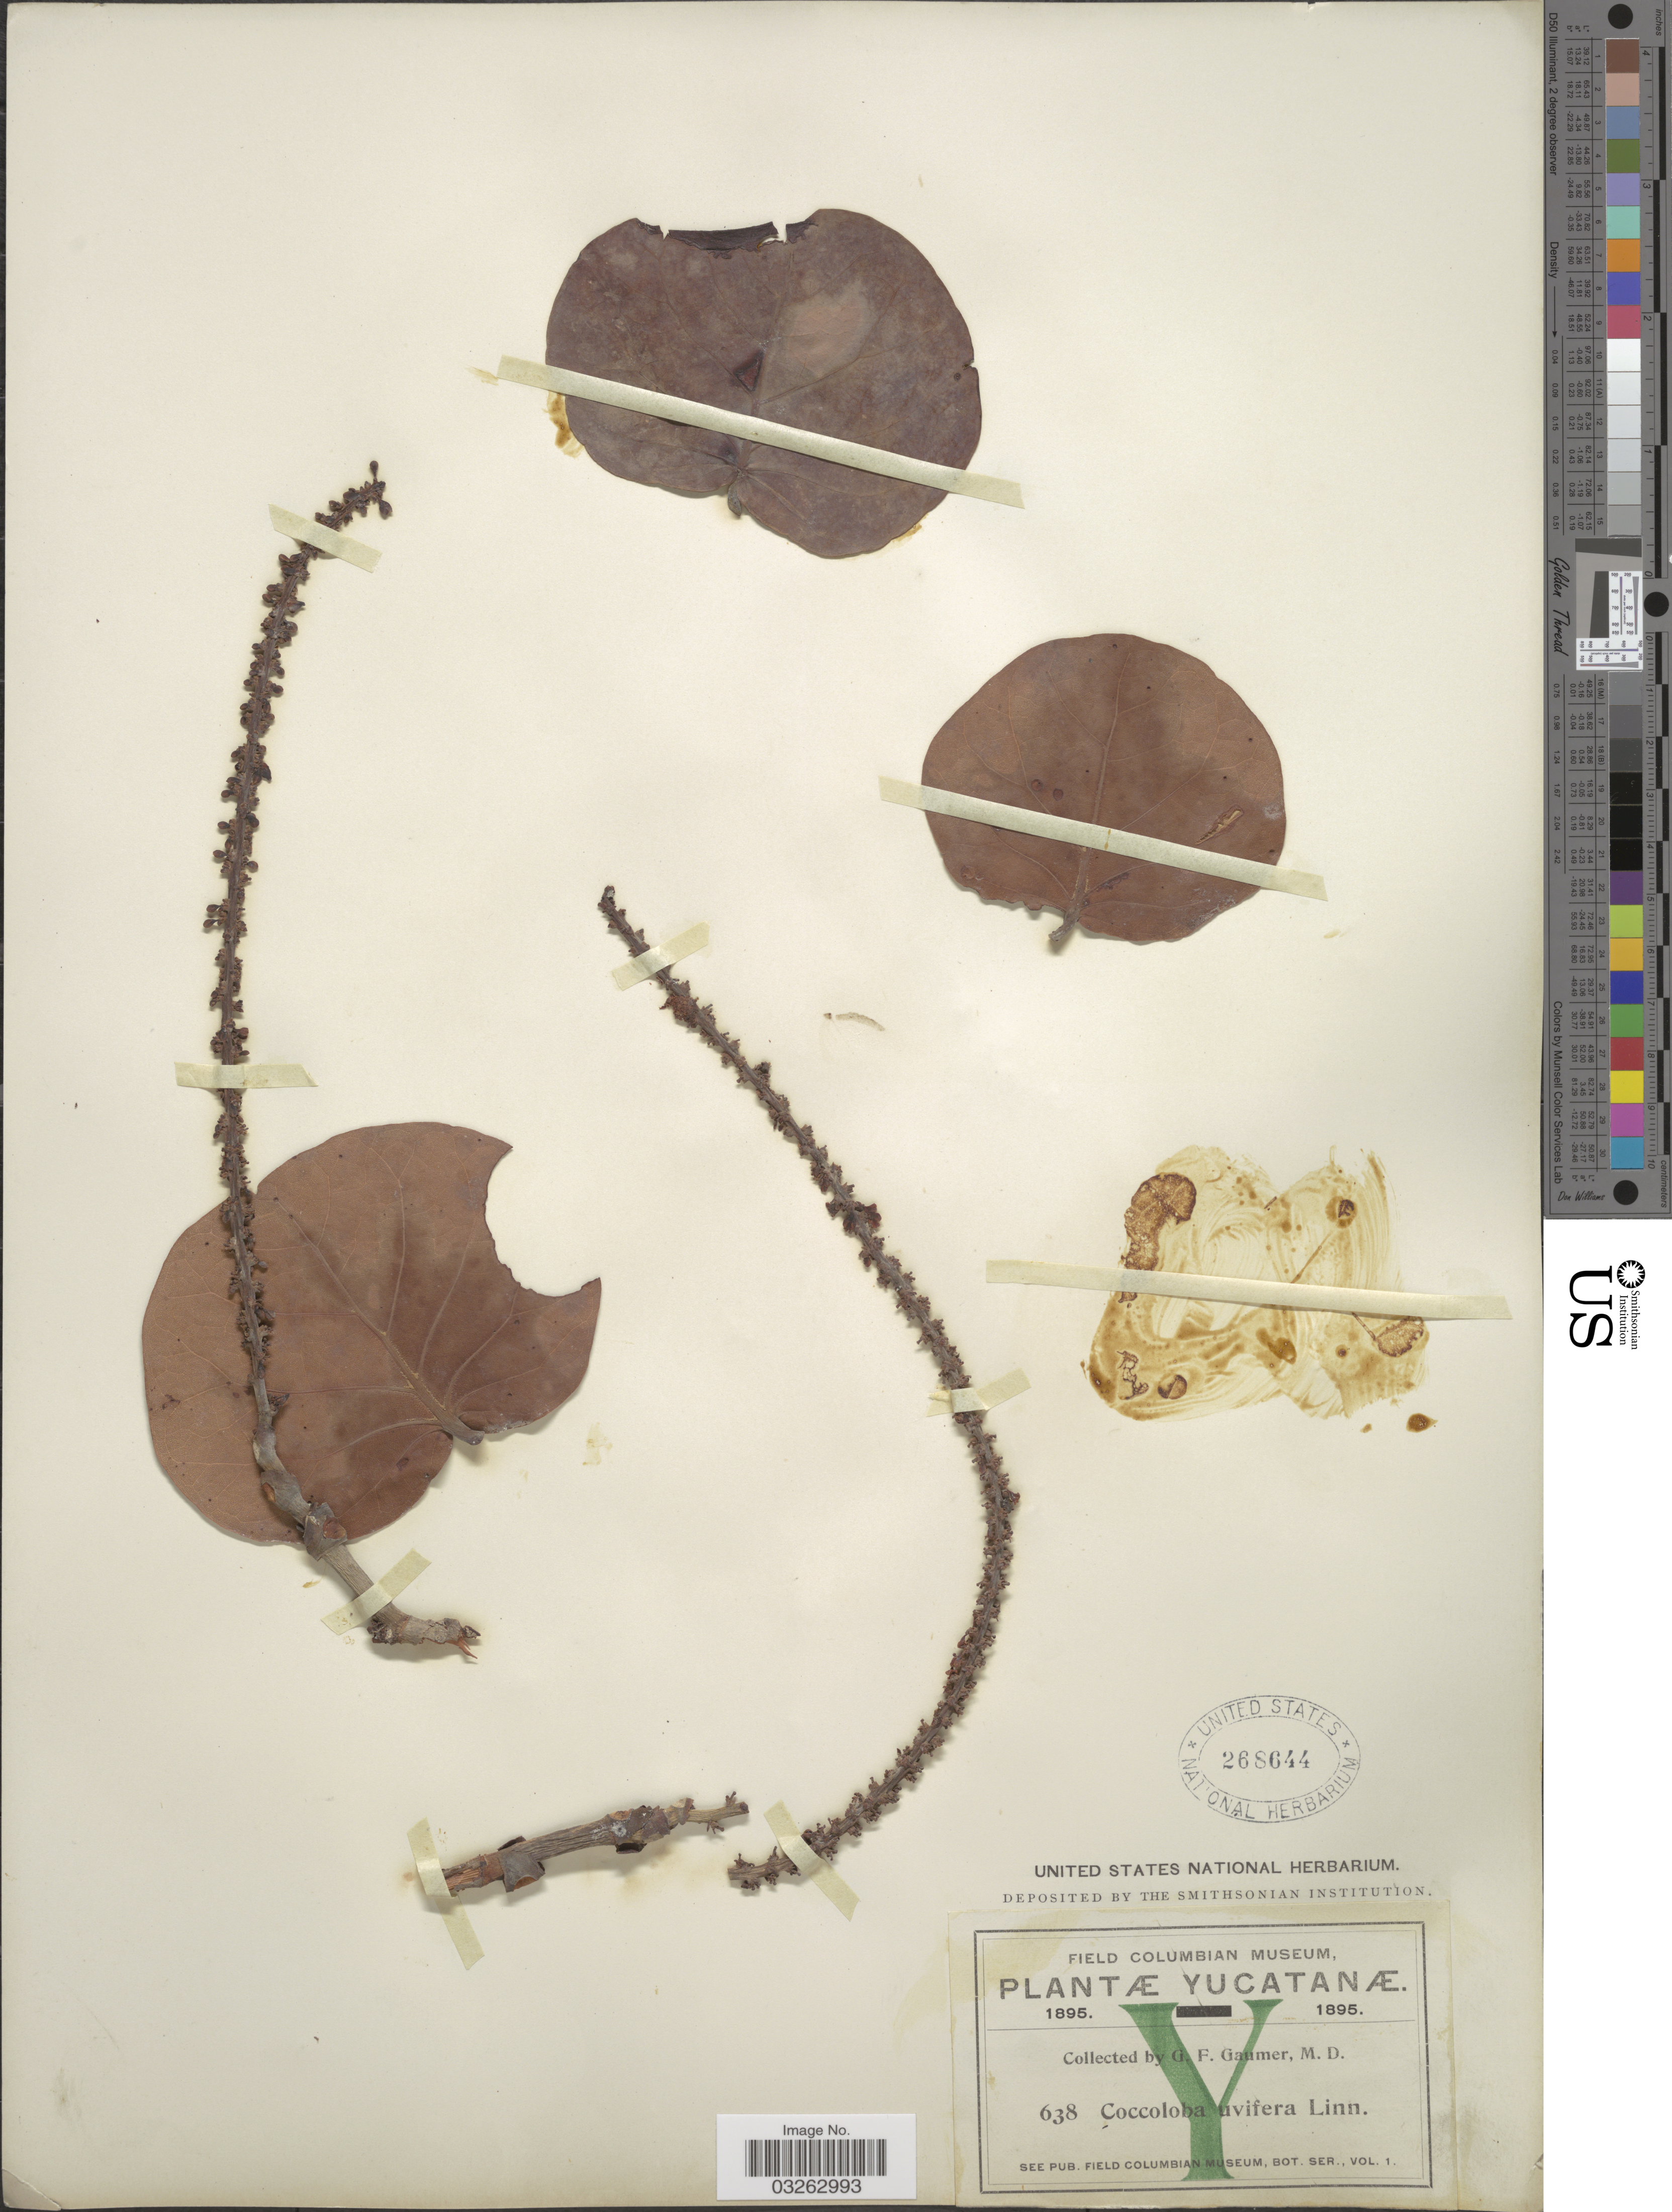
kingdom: Plantae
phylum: Tracheophyta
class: Magnoliopsida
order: Caryophyllales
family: Polygonaceae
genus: Coccoloba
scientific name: Coccoloba uvifera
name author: L.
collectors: G. F. Gaumer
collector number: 638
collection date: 1895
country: Mexico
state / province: Yucatán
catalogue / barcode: US 268644